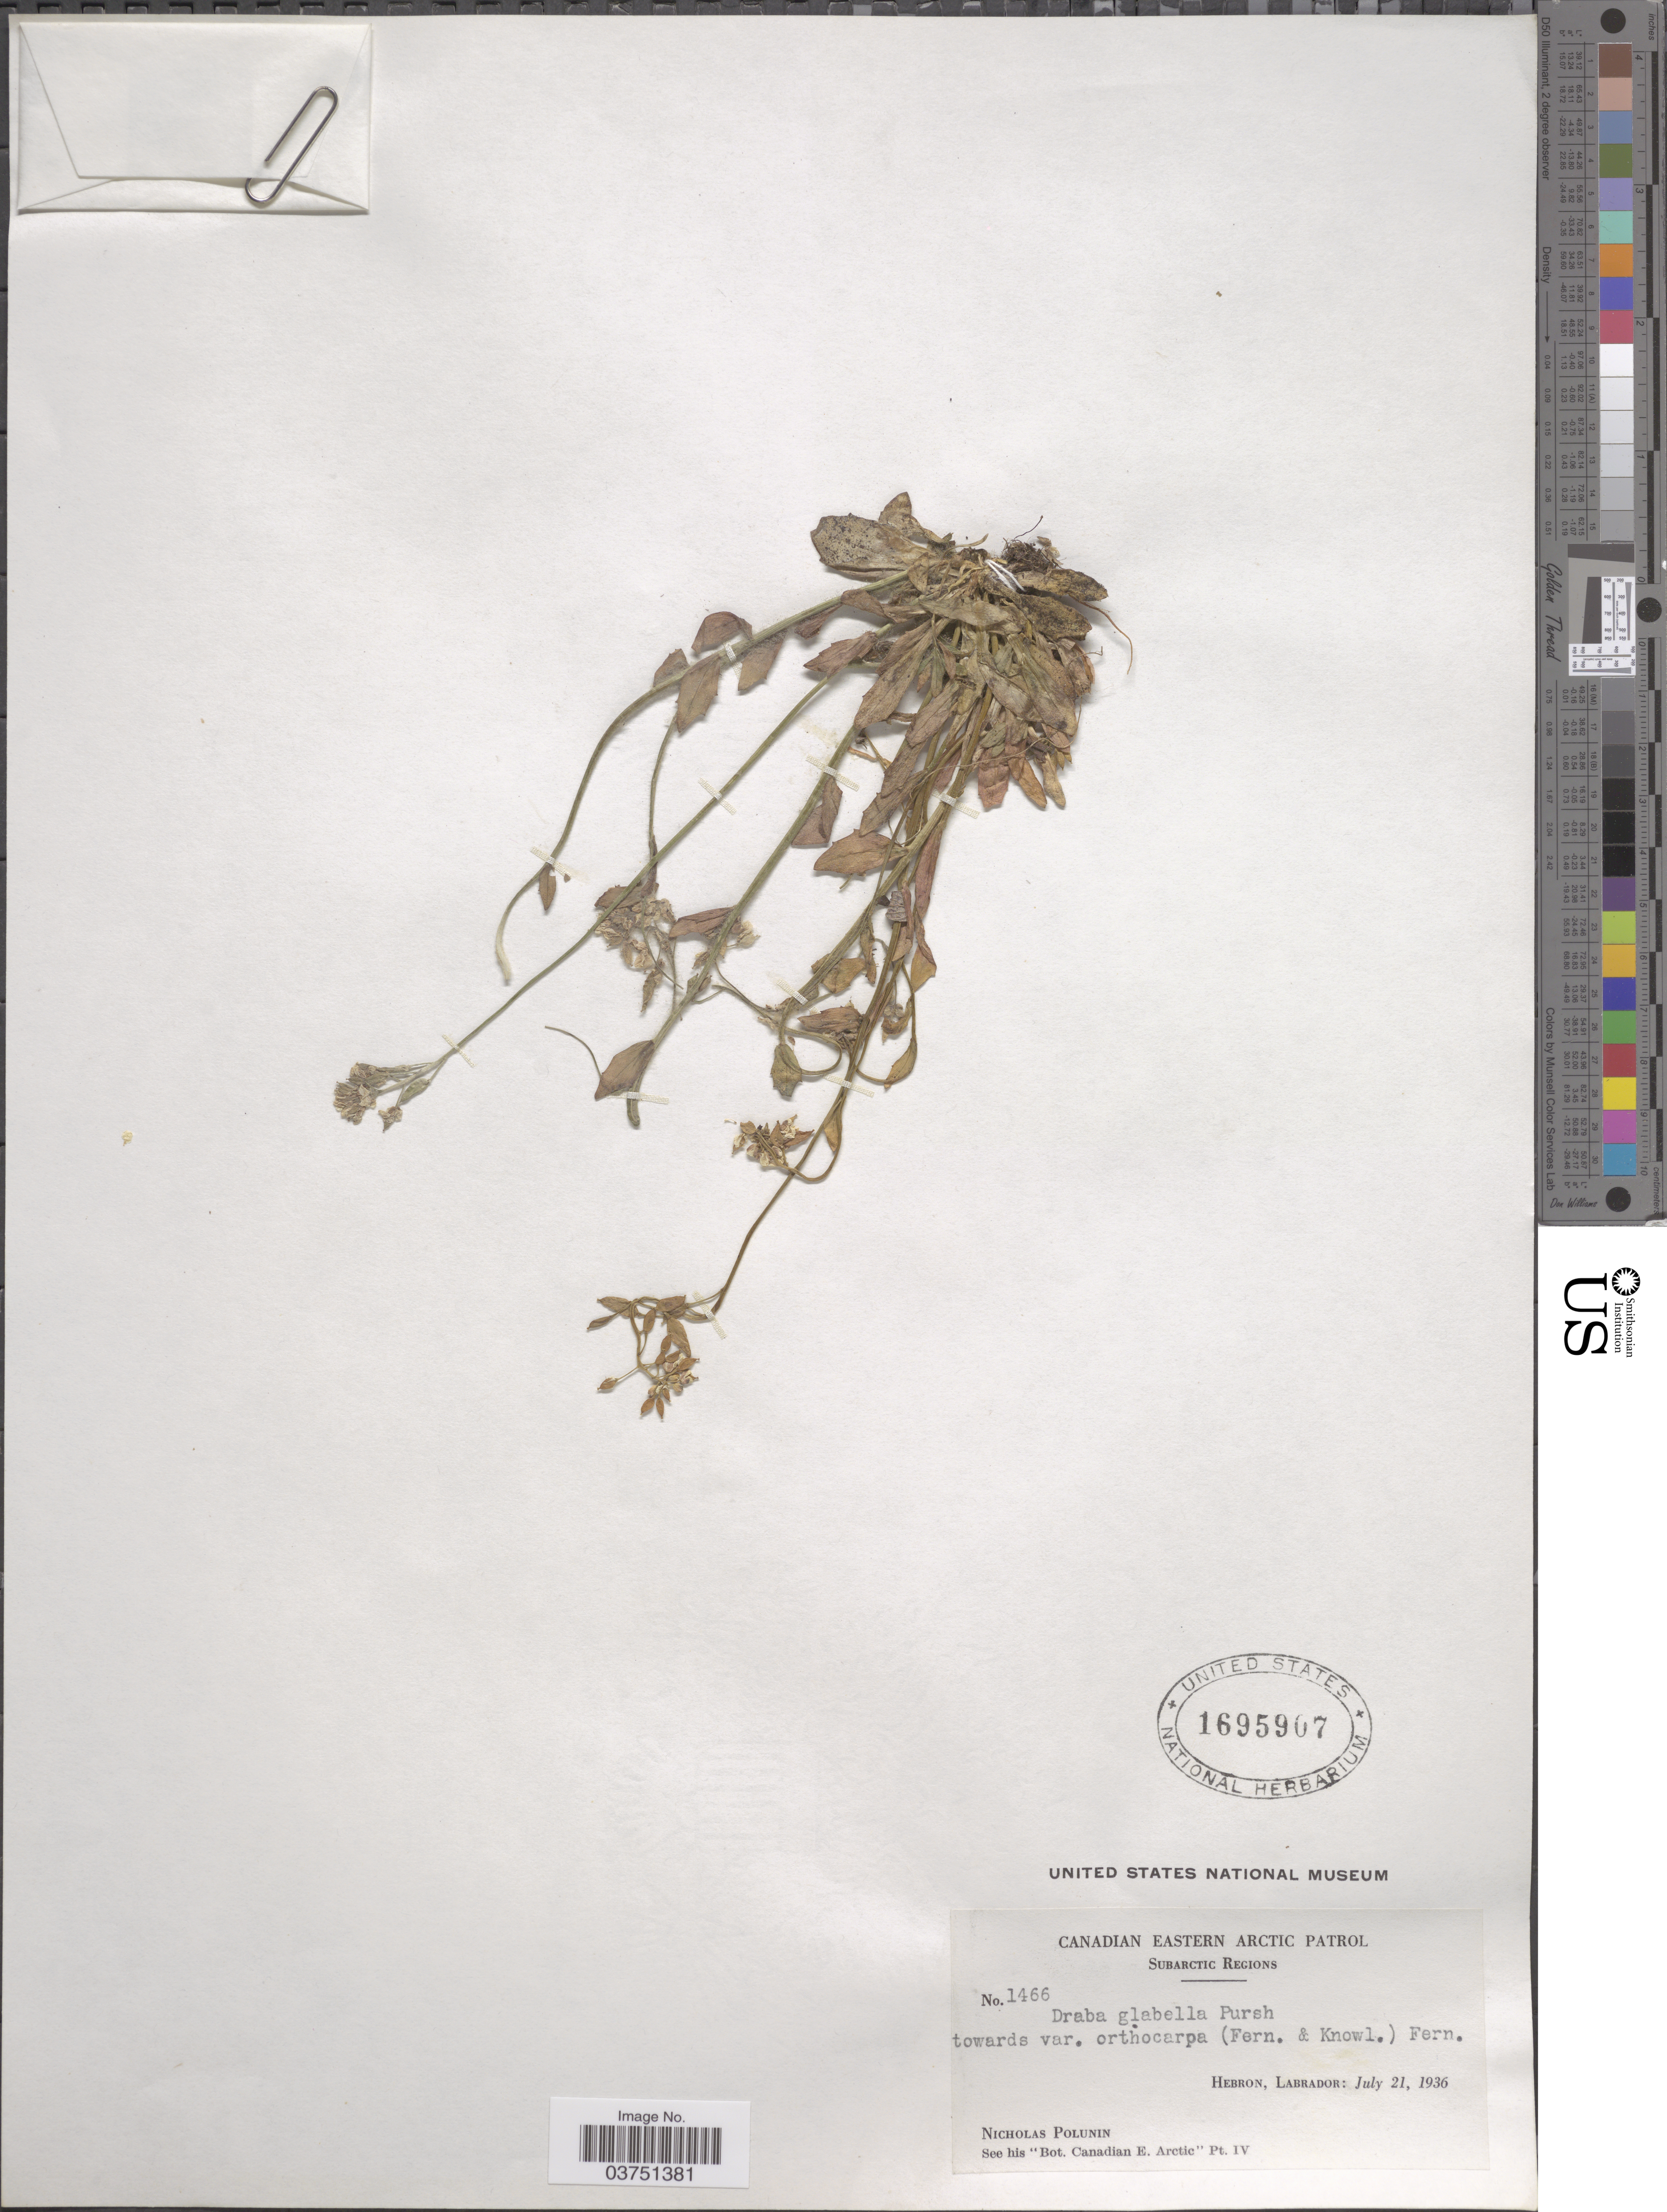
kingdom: Plantae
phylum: Tracheophyta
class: Magnoliopsida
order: Brassicales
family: Brassicaceae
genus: Draba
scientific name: Draba glabella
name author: Pursh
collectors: N. V. Polunin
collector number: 1466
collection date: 1936-07-21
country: Canada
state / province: Newfoundland and Labrador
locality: Labrador; Canadian Eastern Acrtic; Subarctic Regions; Hebron.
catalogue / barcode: US 1695907